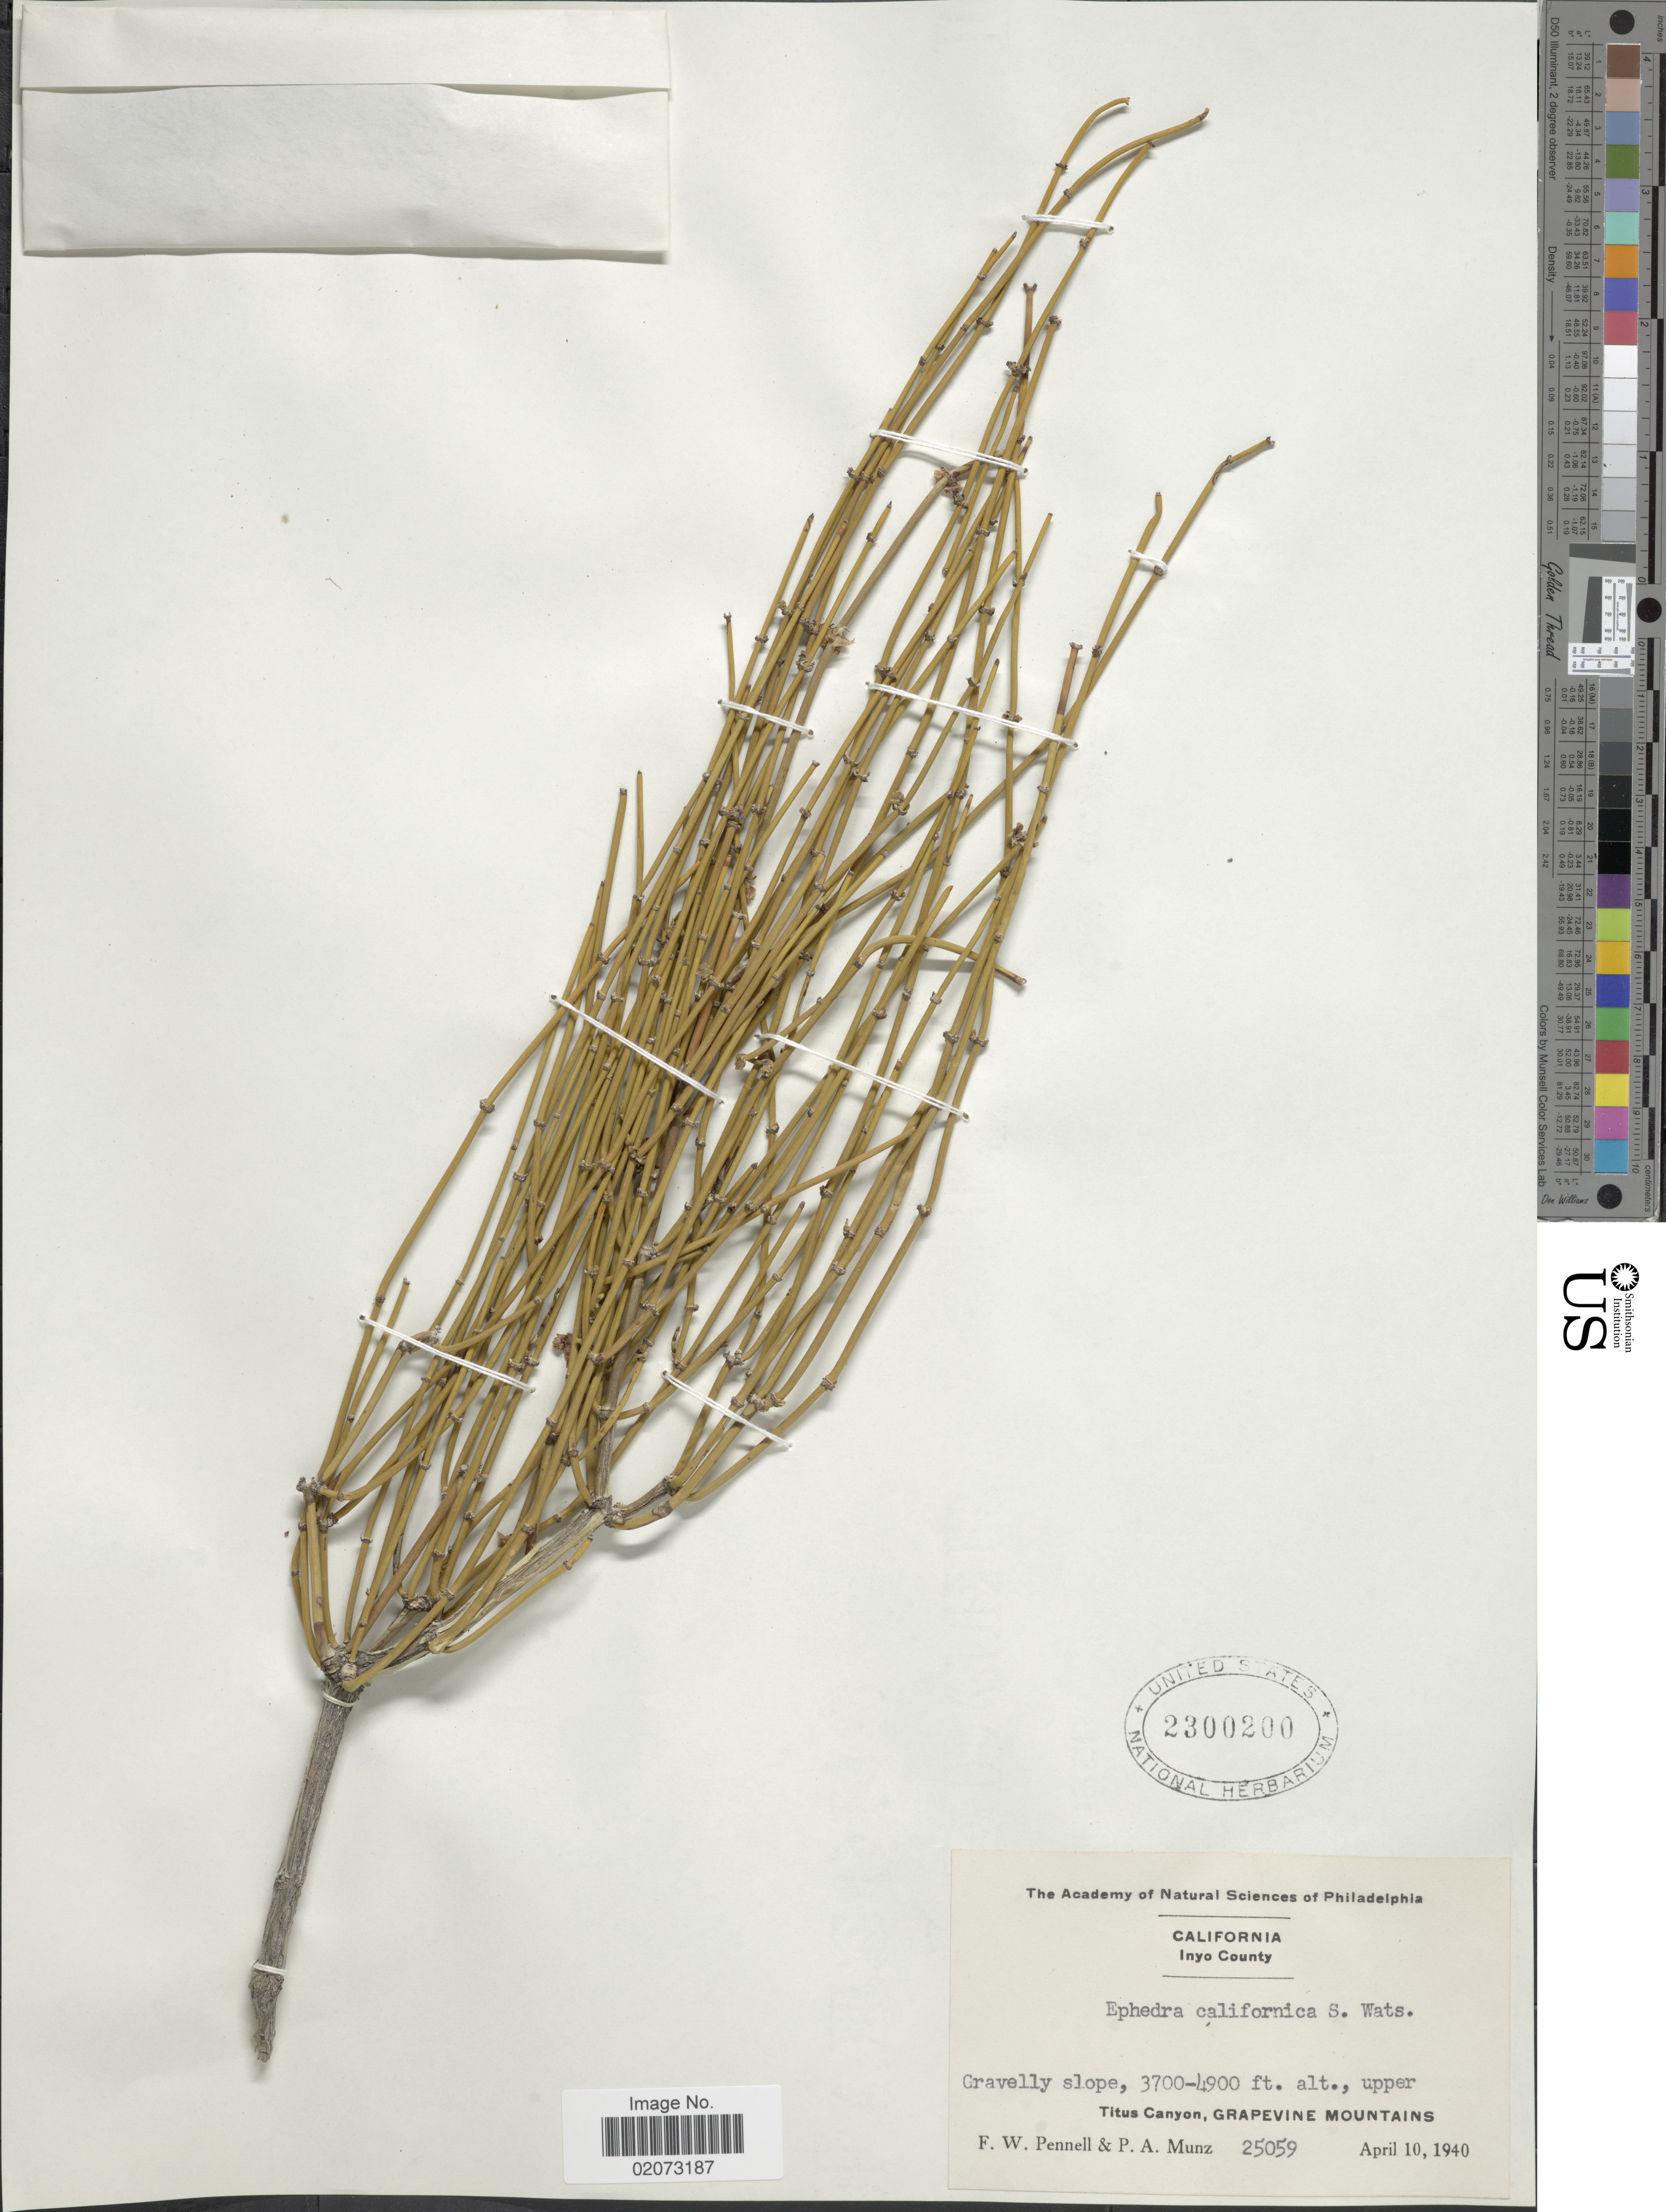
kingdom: Plantae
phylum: Tracheophyta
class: Gnetopsida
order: Ephedrales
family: Ephedraceae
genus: Ephedra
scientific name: Ephedra californica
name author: S. Watson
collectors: F. W. Pennell & P. A. Munz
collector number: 25059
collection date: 1940-04-10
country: United States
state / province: California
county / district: Inyo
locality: Inyo County. Titus Canyon, Grapevine Mountains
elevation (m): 1128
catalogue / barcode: US 2300200